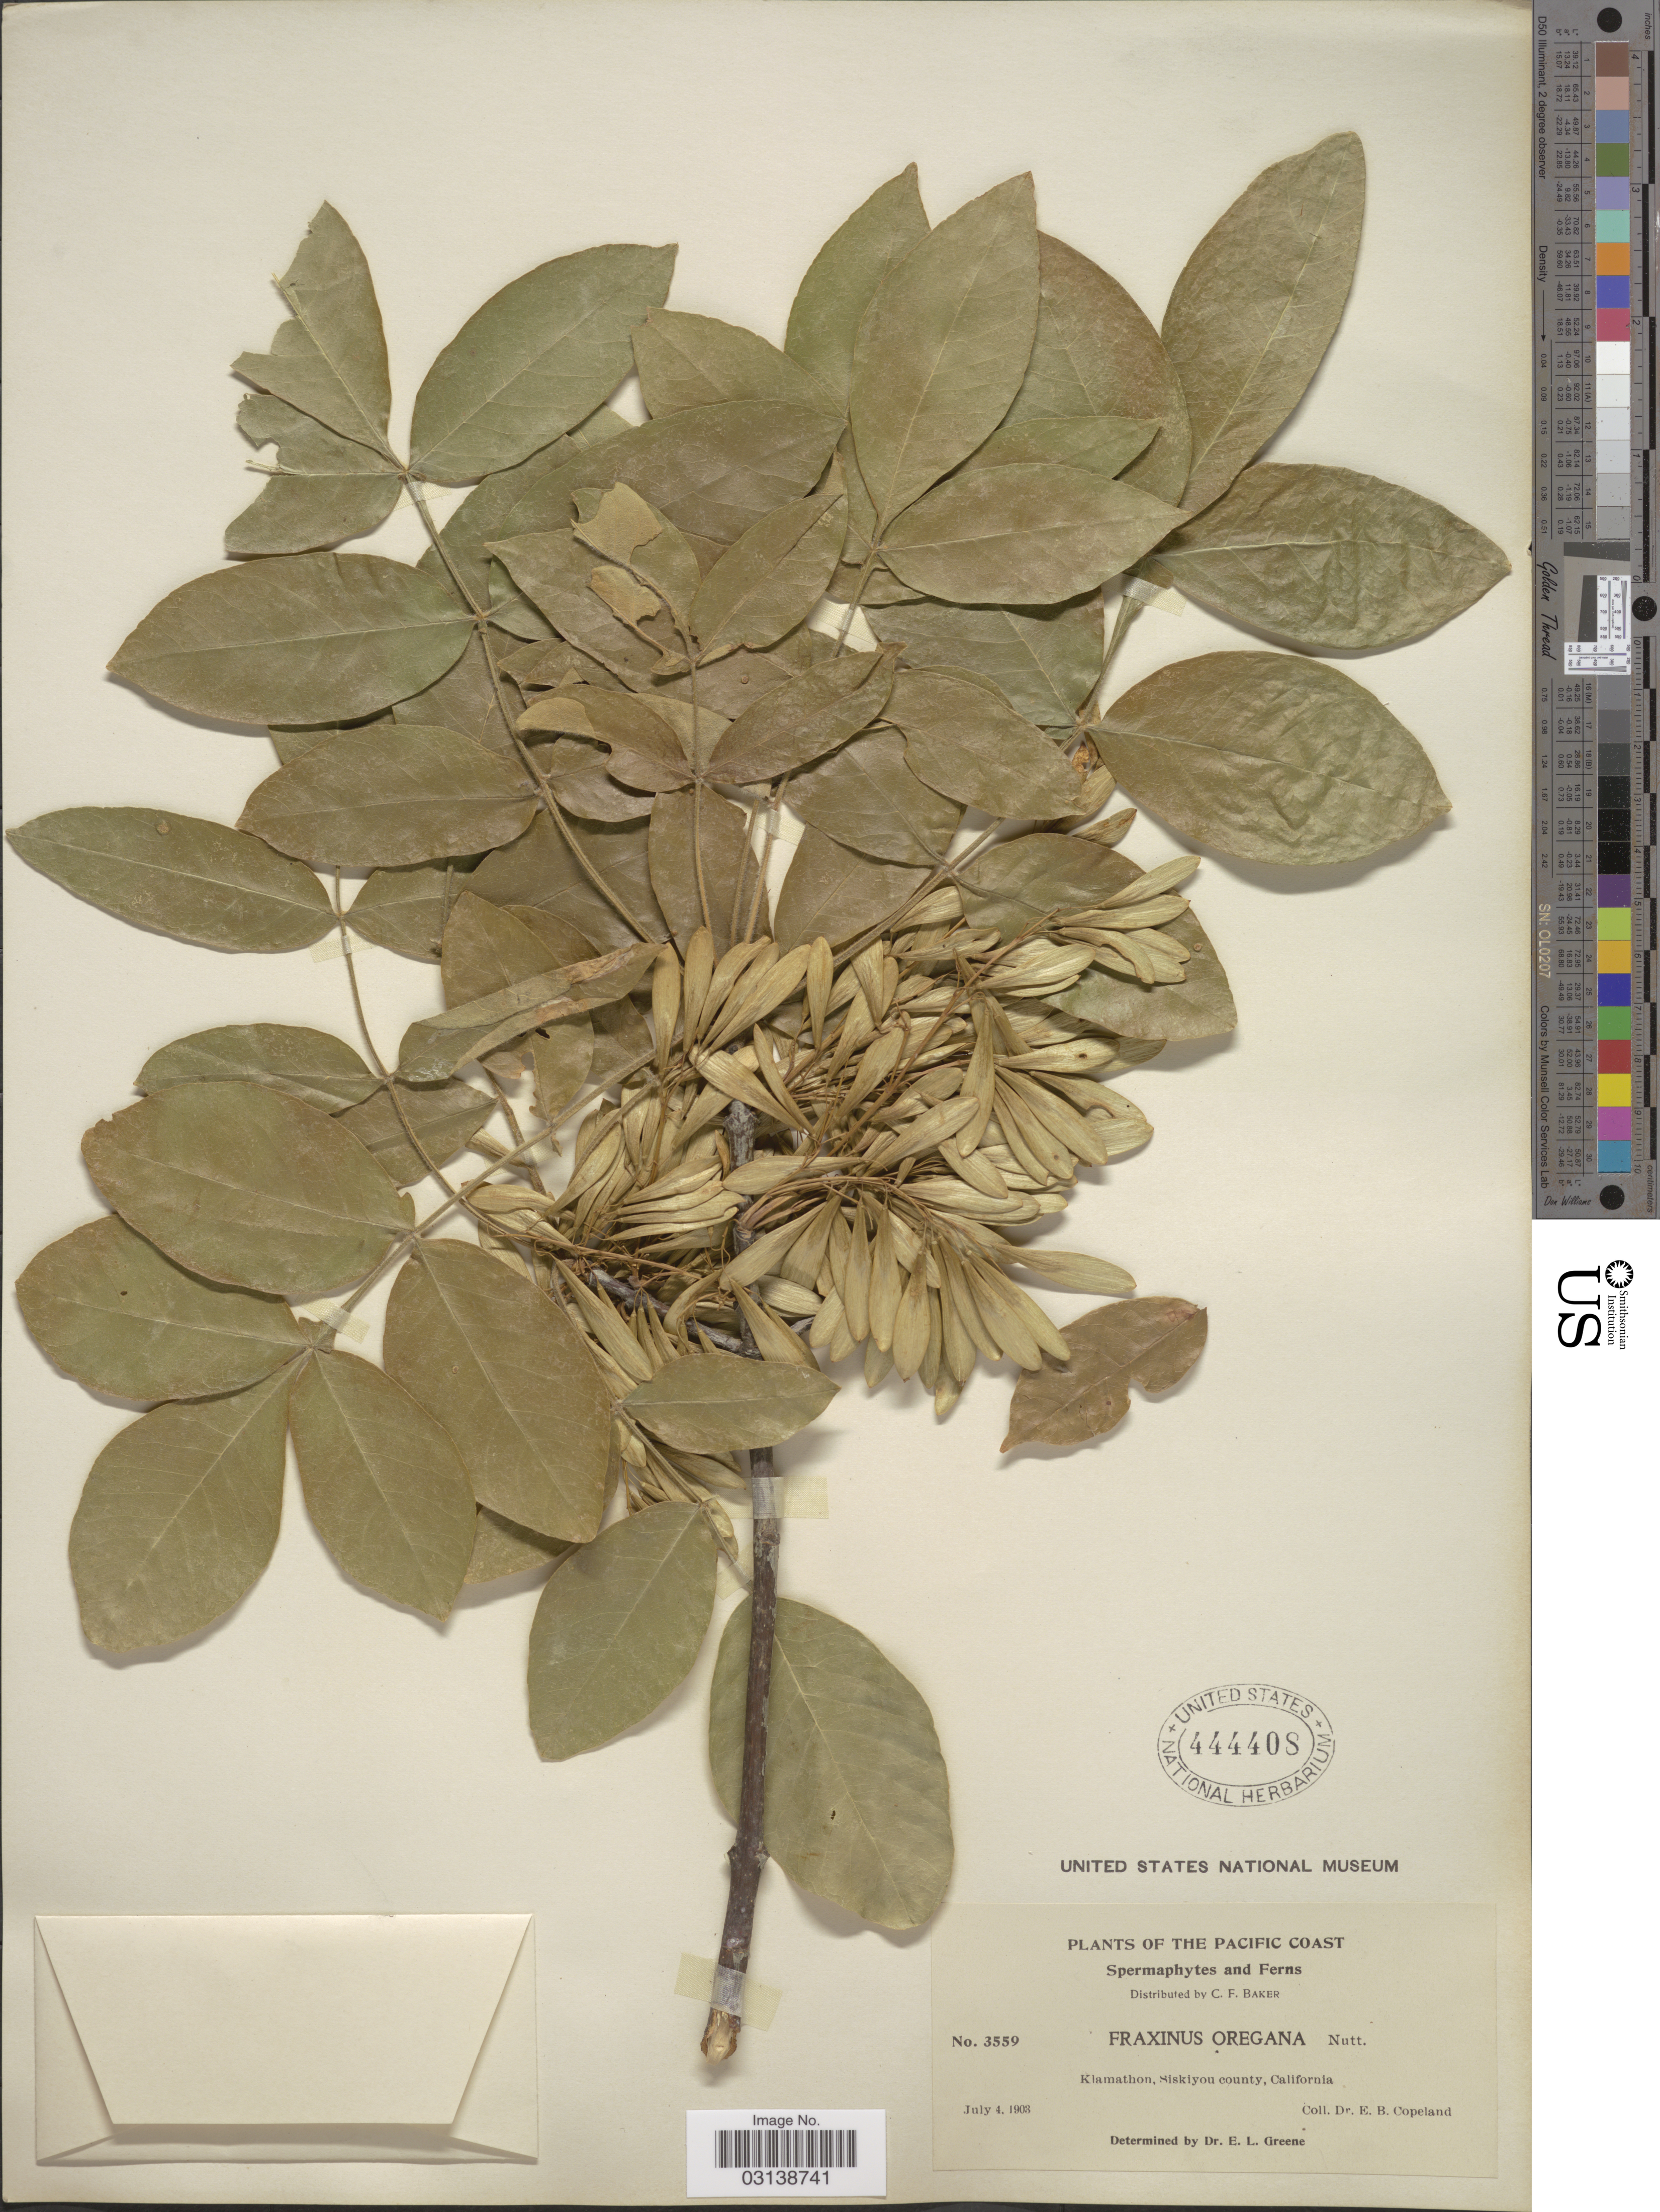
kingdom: Plantae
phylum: Tracheophyta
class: Magnoliopsida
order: Lamiales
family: Oleaceae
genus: Fraxinus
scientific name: Fraxinus latifolia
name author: Benth.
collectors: E. B. Copeland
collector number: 3559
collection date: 1903-07-04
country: United States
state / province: California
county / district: Siskiyou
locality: The Pacific Coast. Klamathon, Siskiyou county.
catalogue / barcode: US 444408